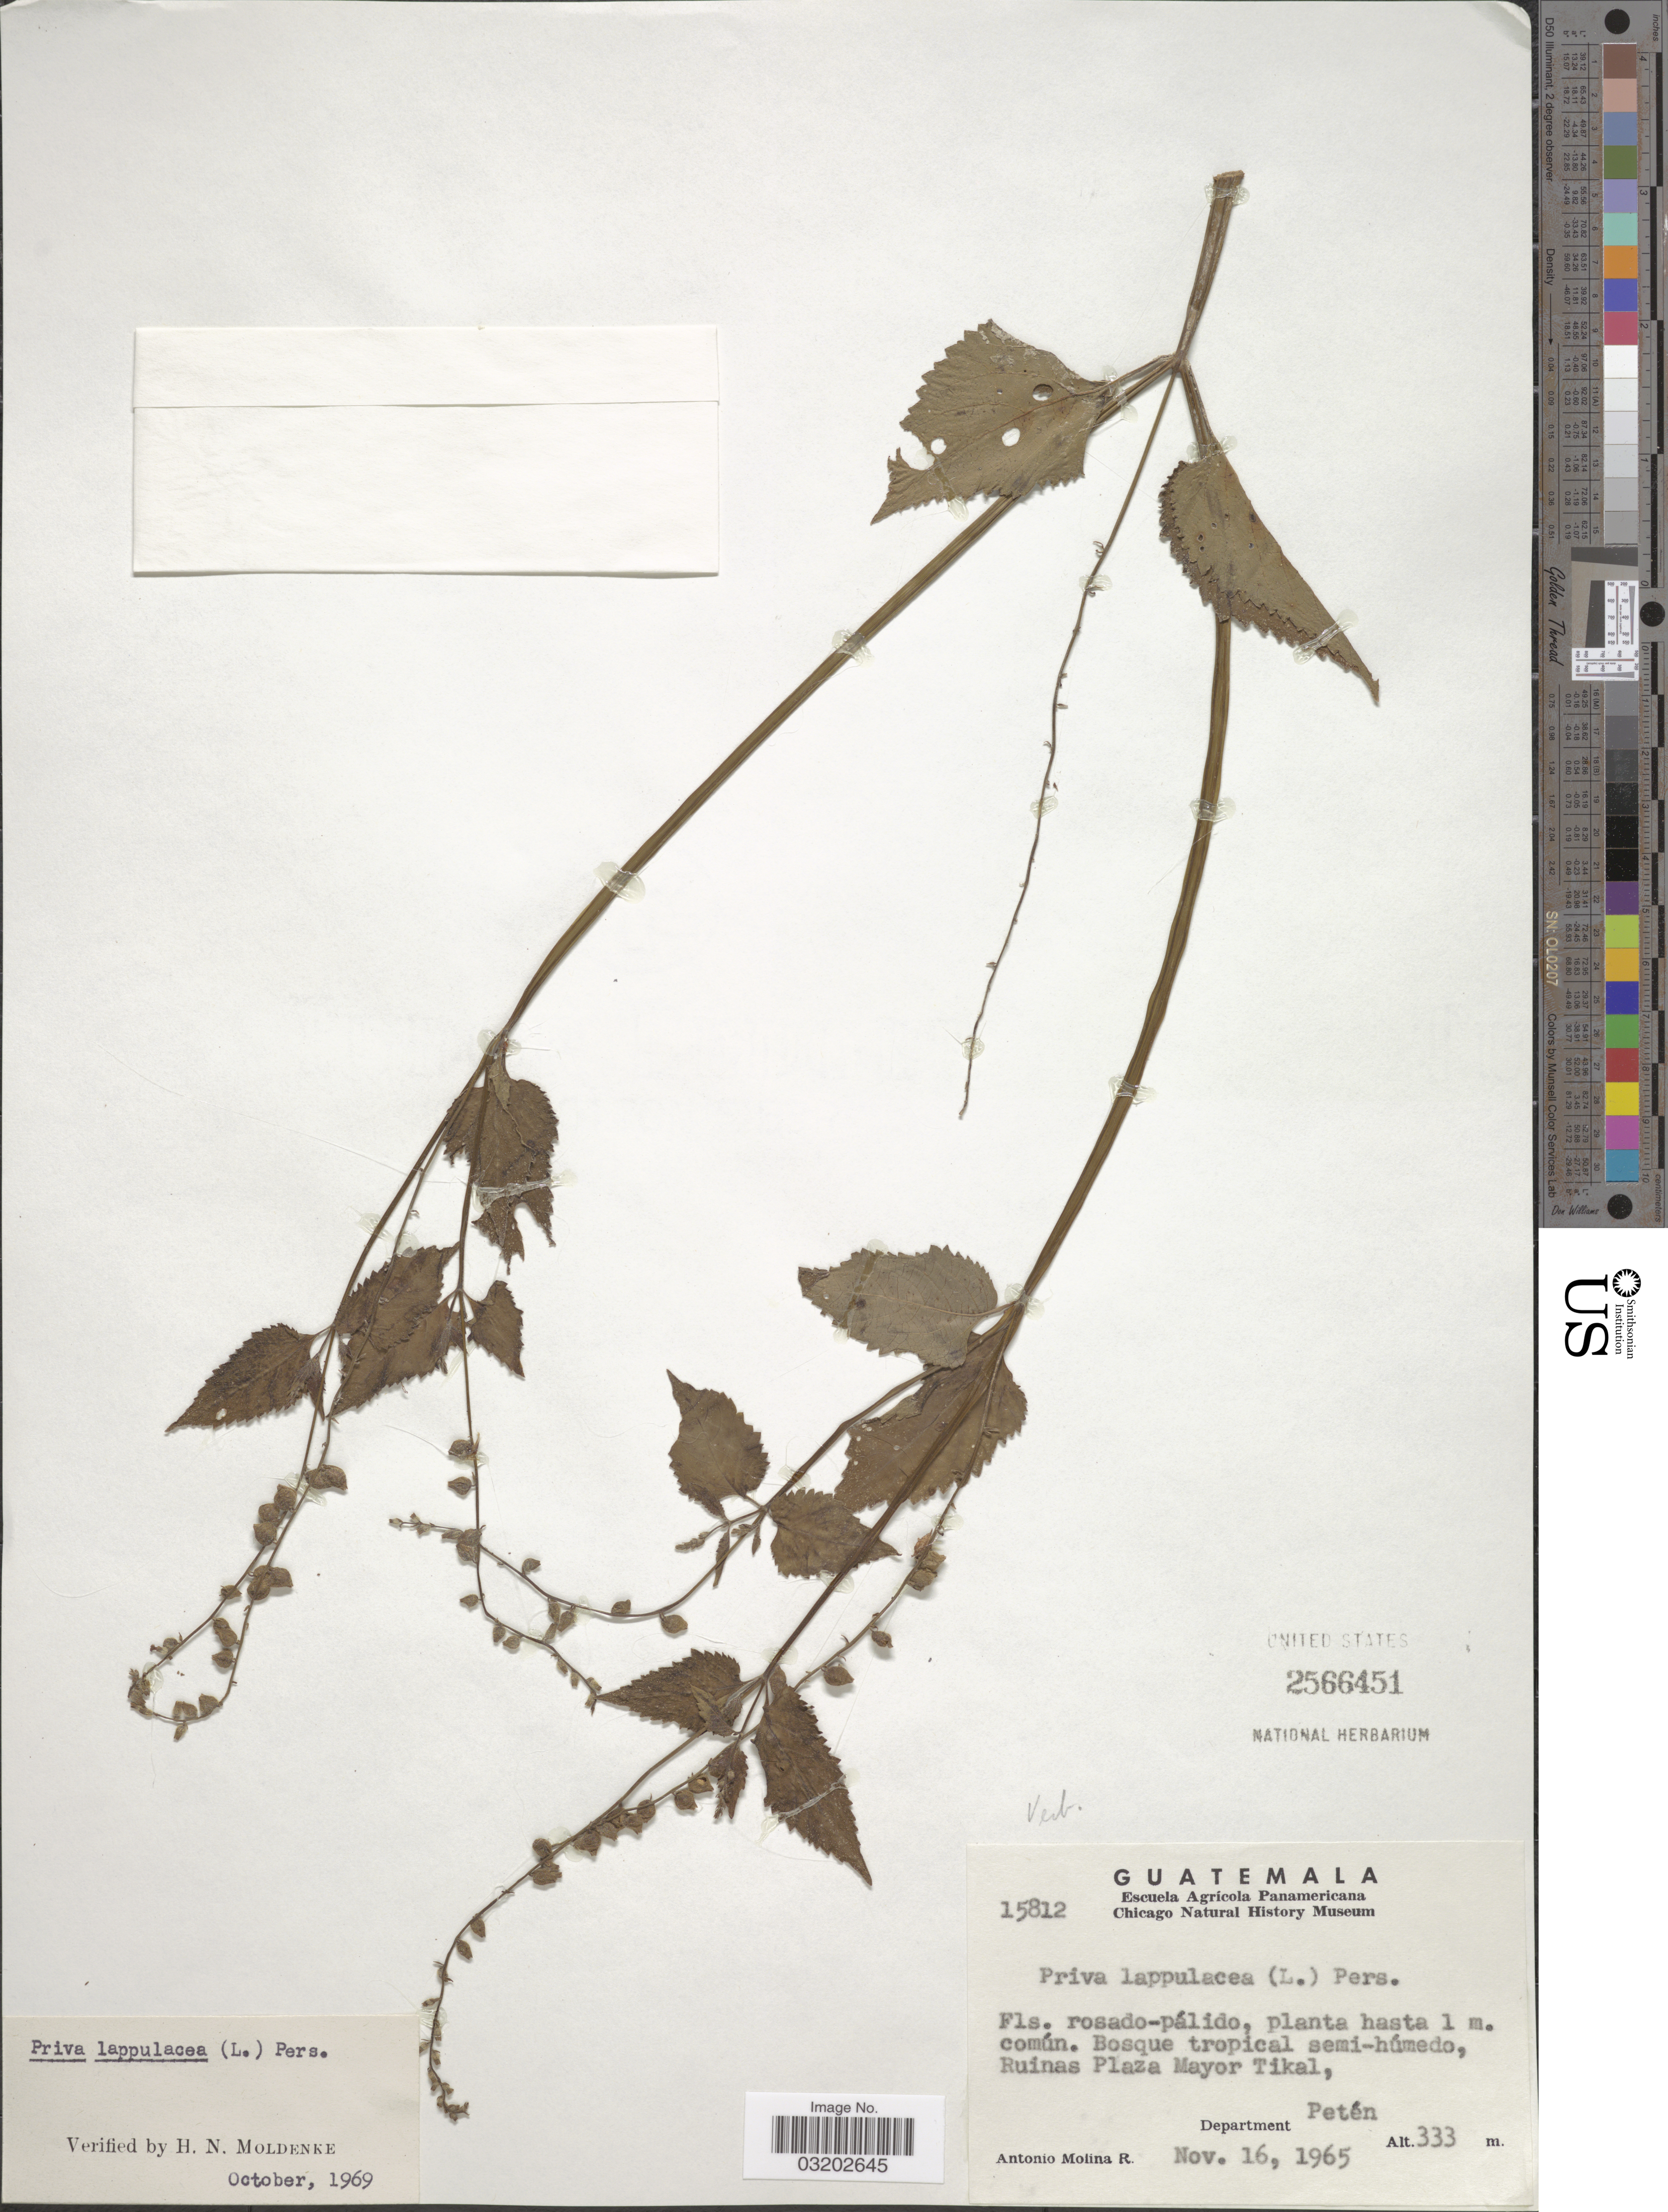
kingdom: Plantae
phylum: Tracheophyta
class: Magnoliopsida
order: Lamiales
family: Verbenaceae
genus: Priva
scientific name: Priva lappulacea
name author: (L.) Pers.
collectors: A. Molina R.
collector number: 15812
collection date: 1965-11-16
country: Guatemala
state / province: El Petén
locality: Ruinas Plaza Mayor Tikal, Department Petén.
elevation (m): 333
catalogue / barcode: US 2566451